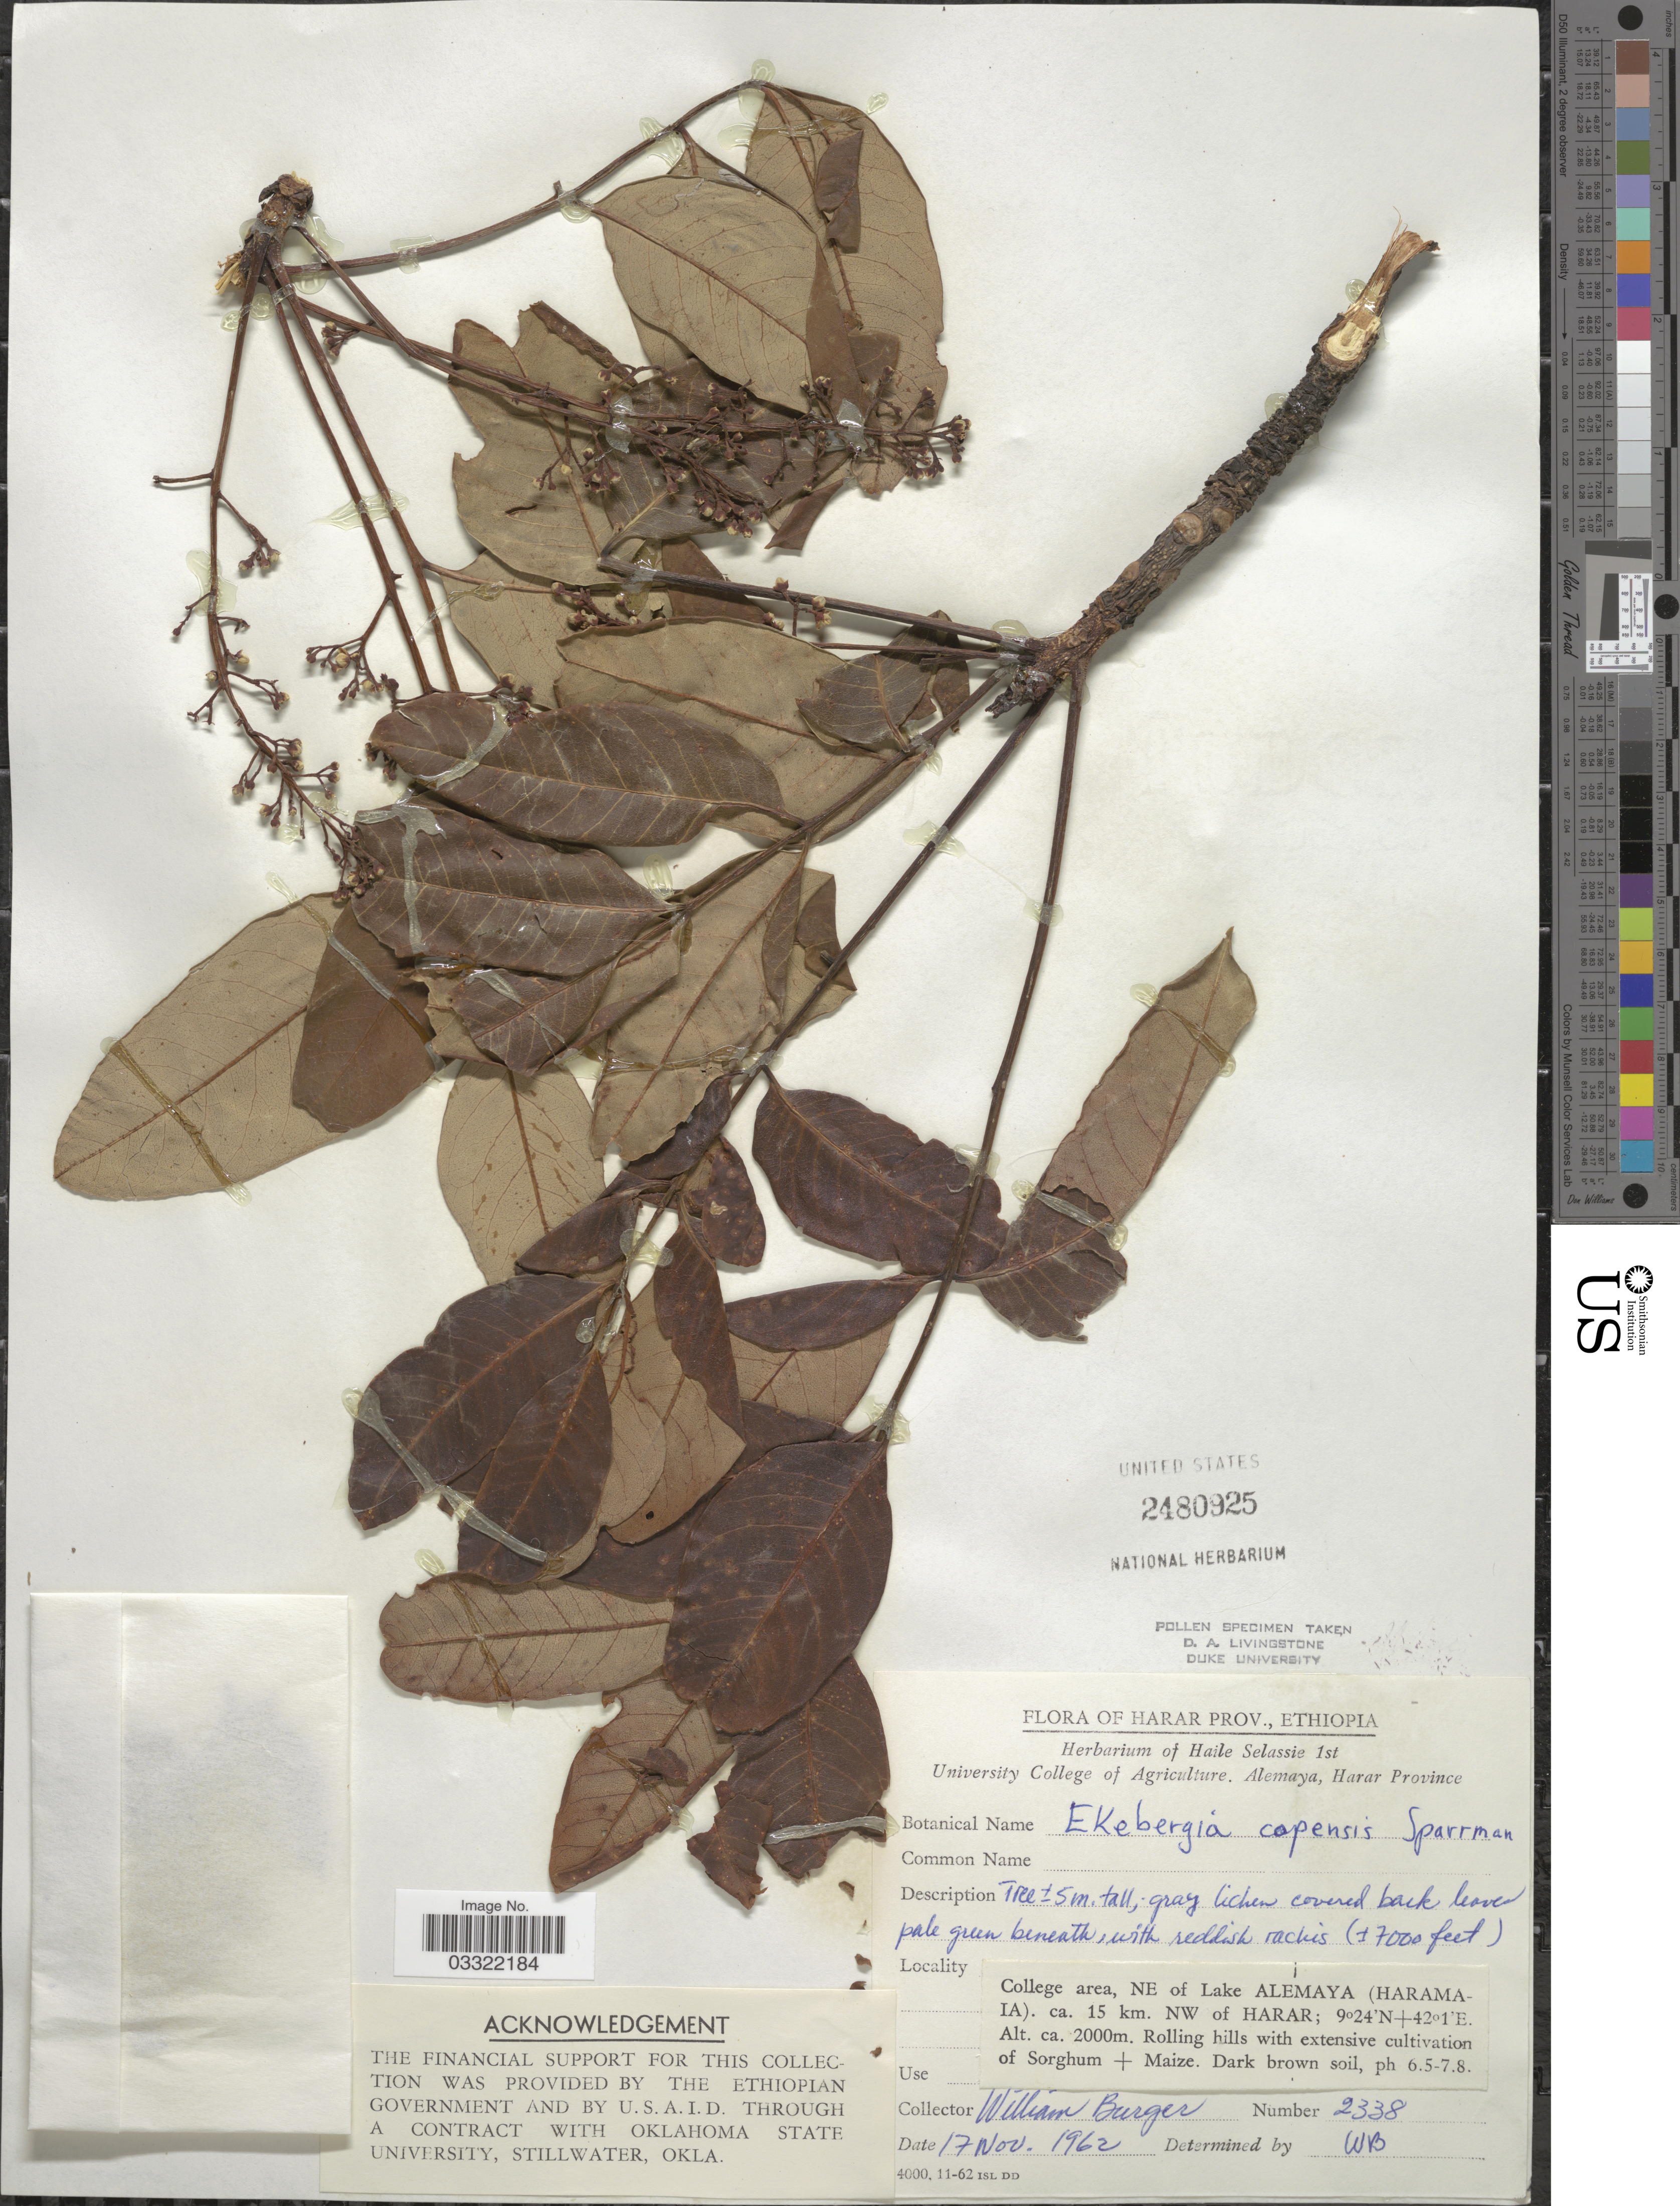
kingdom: Plantae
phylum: Tracheophyta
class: Magnoliopsida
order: Sapindales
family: Meliaceae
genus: Ekebergia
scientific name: Ekebergia capensis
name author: Sparrm.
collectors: W. Burger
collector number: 2338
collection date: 1962-11-17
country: Ethiopia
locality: Harar Prov. College area, NE of Lake Alemaya (Haramaia). ca. 15 km. NW of Harar.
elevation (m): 2000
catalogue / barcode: US 2480925